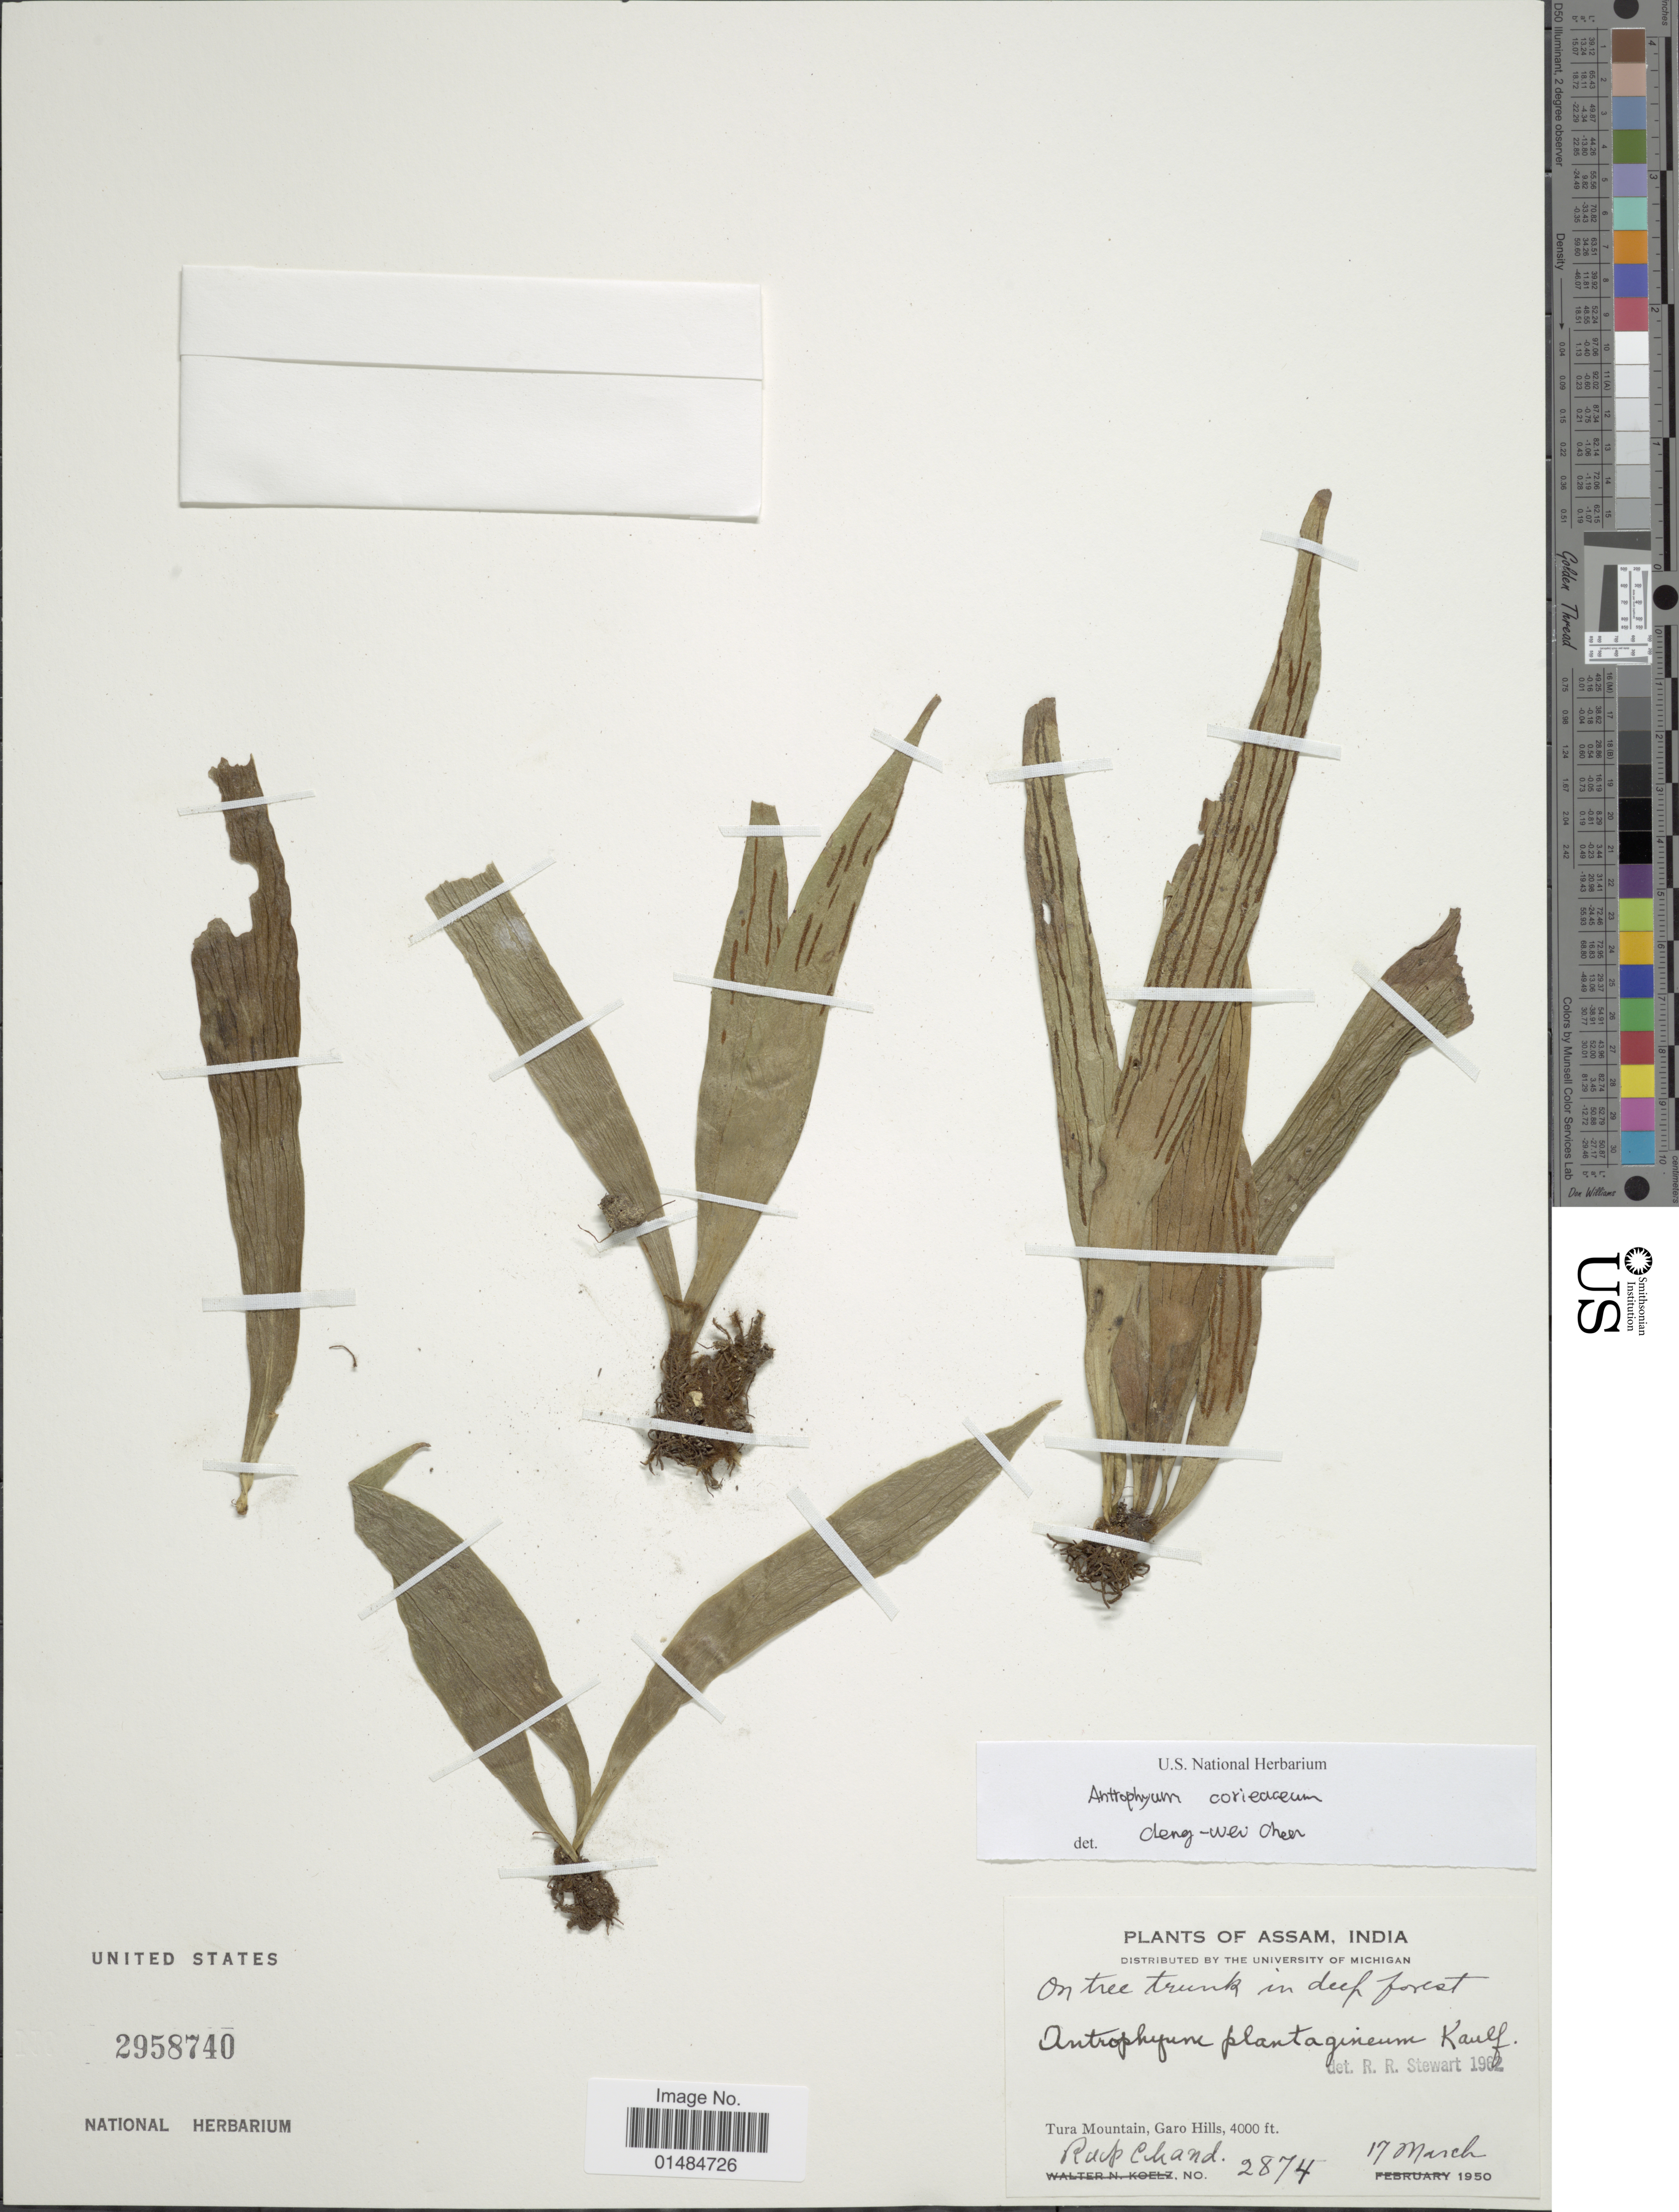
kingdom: Plantae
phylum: Tracheophyta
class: Polypodiopsida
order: Polypodiales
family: Pteridaceae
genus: Antrophyum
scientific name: Antrophyum coriaceum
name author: (D. Don) Wall. ex T. Moore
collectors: R. Chand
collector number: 2874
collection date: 1950-03-17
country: India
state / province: Meghalaya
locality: Assam, Tura Mountain, Garo Hills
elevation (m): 1219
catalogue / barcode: US 2958740